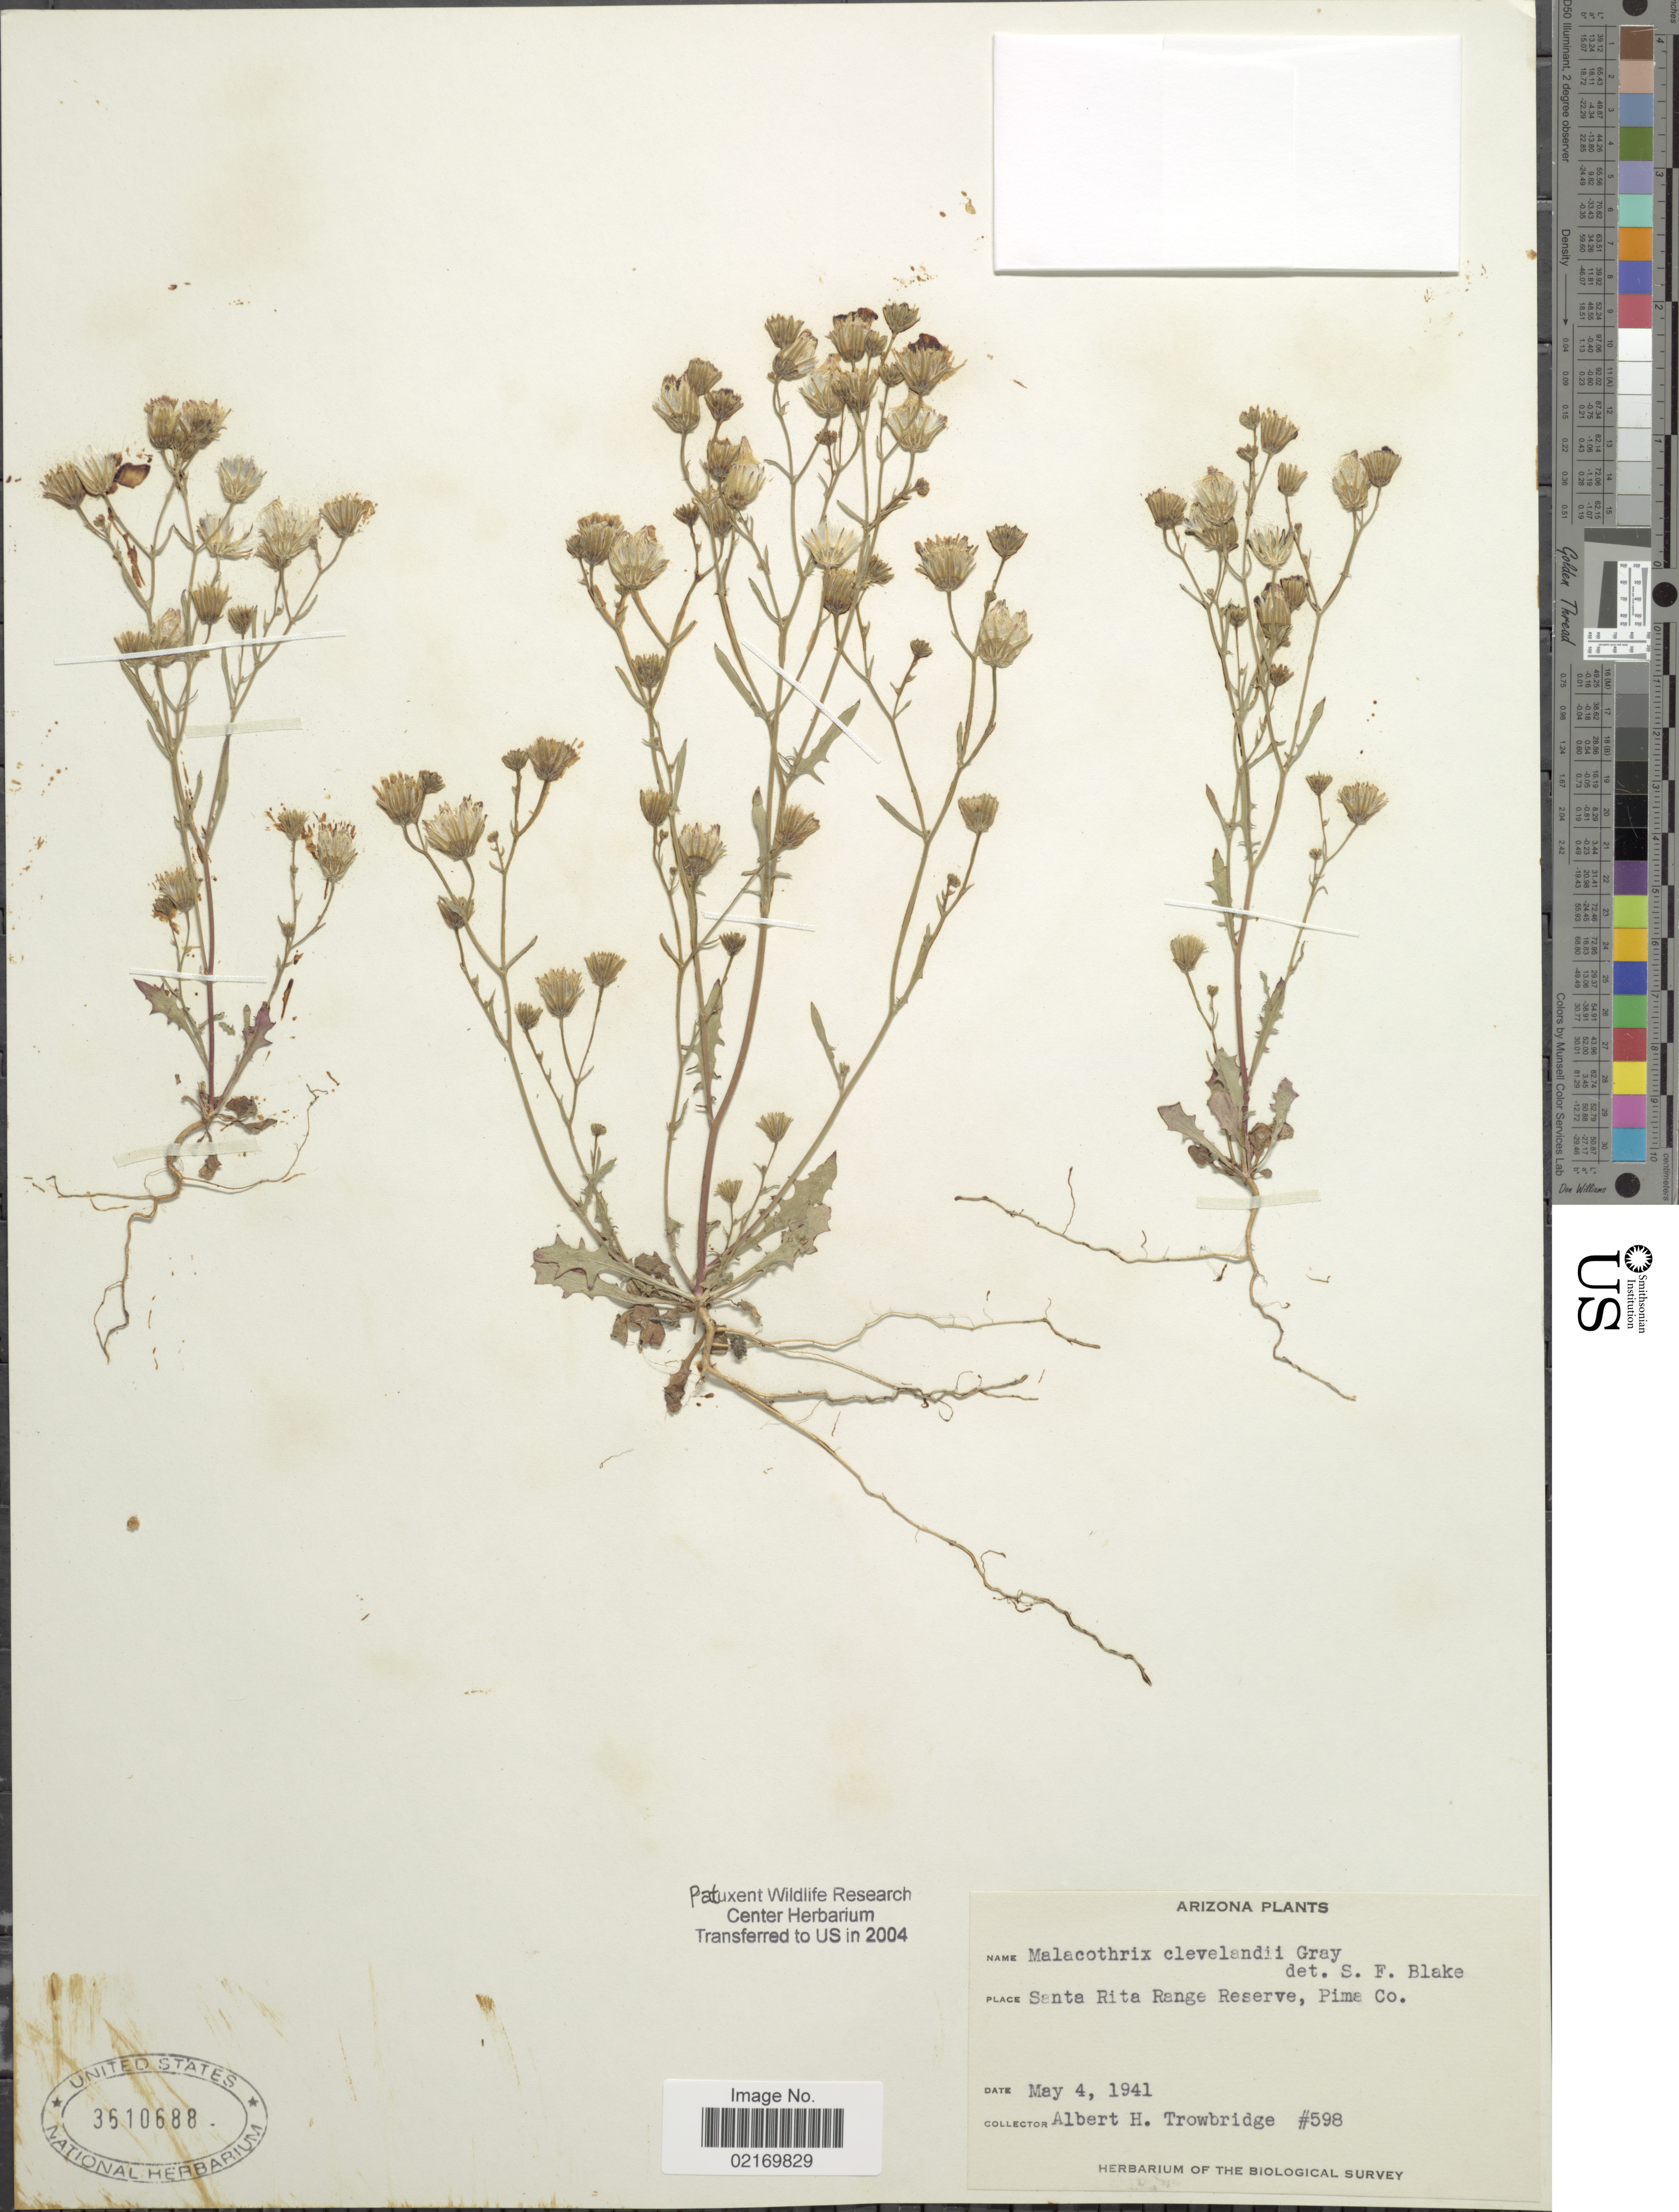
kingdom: Plantae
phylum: Tracheophyta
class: Magnoliopsida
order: Asterales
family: Asteraceae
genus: Malacothrix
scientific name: Malacothrix clevelandii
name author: A. Gray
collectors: A. H. Trowbridge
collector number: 598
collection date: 1941-05-04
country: United States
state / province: Arizona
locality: Santa Rita Range Reserve, Pima Co.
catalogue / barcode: US 3610688